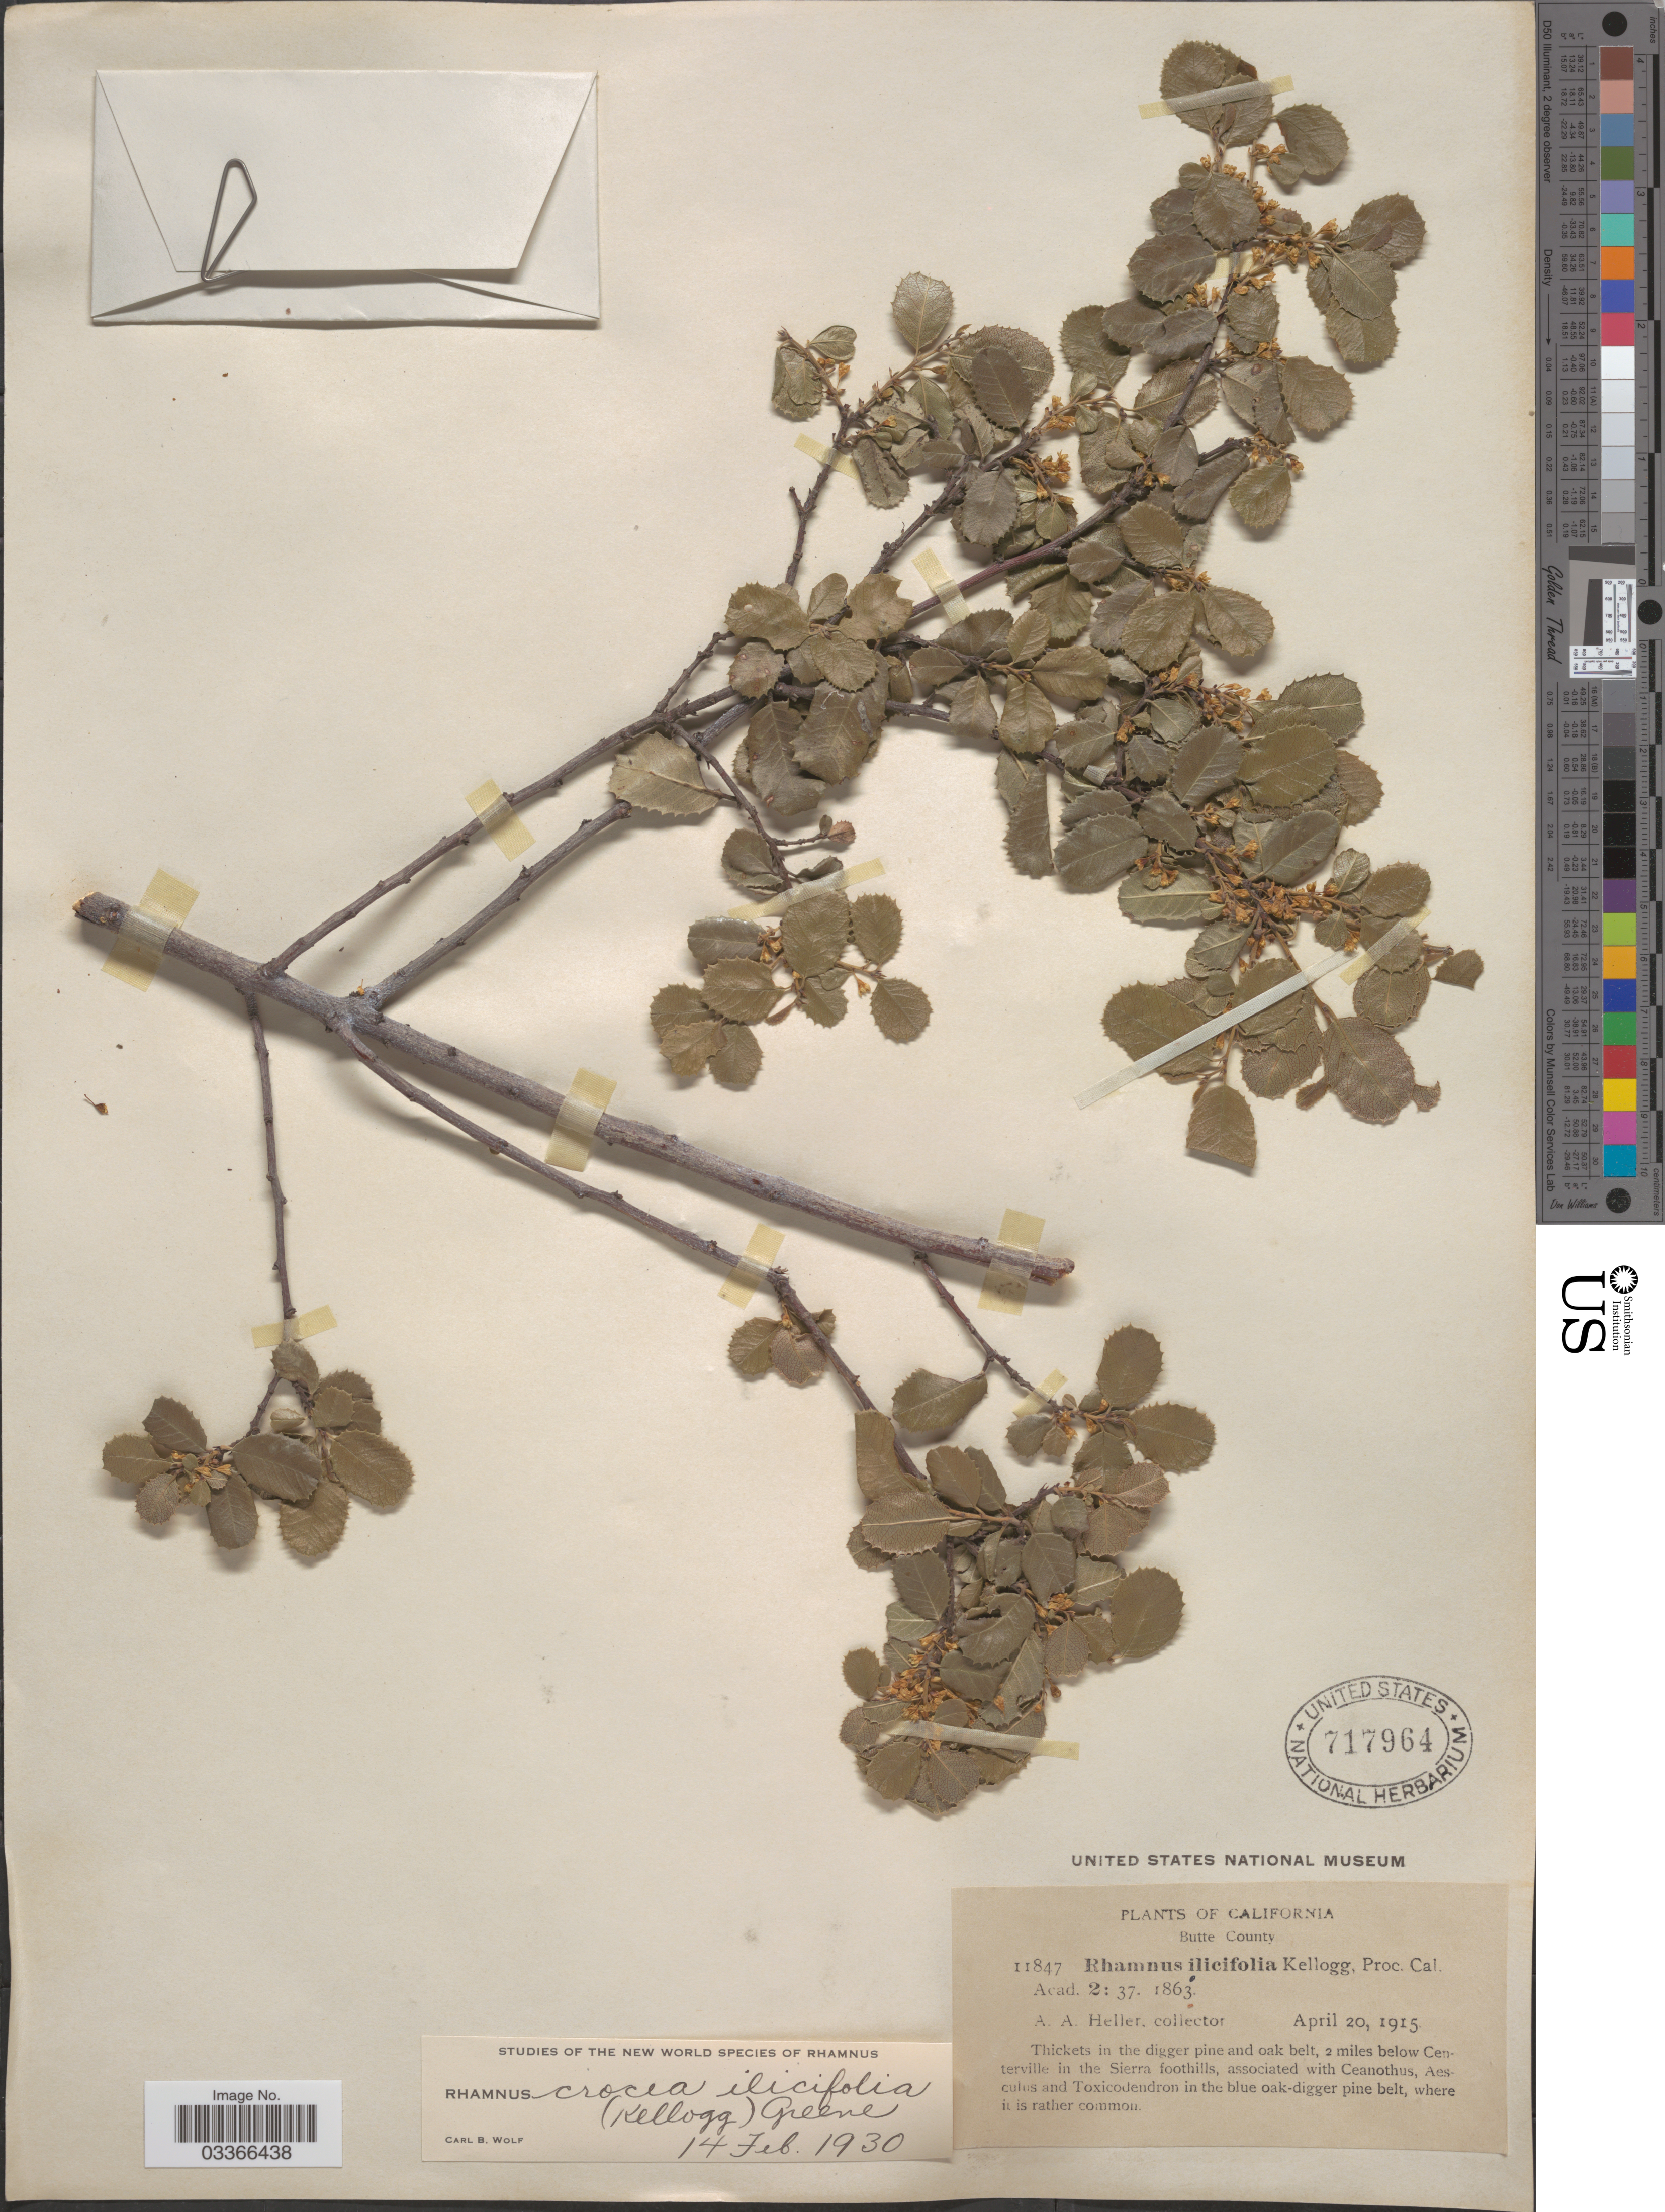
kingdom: Plantae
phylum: Tracheophyta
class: Magnoliopsida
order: Rosales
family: Rhamnaceae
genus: Rhamnus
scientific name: Rhamnus crocea var. ilicifolia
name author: (Kellogg) Greene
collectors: A. A. Heller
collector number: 11847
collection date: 1915-04-20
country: United States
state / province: California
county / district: Butte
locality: Butte County. 2 miles below Centerville in the Sierra foothills.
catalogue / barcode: US 717964